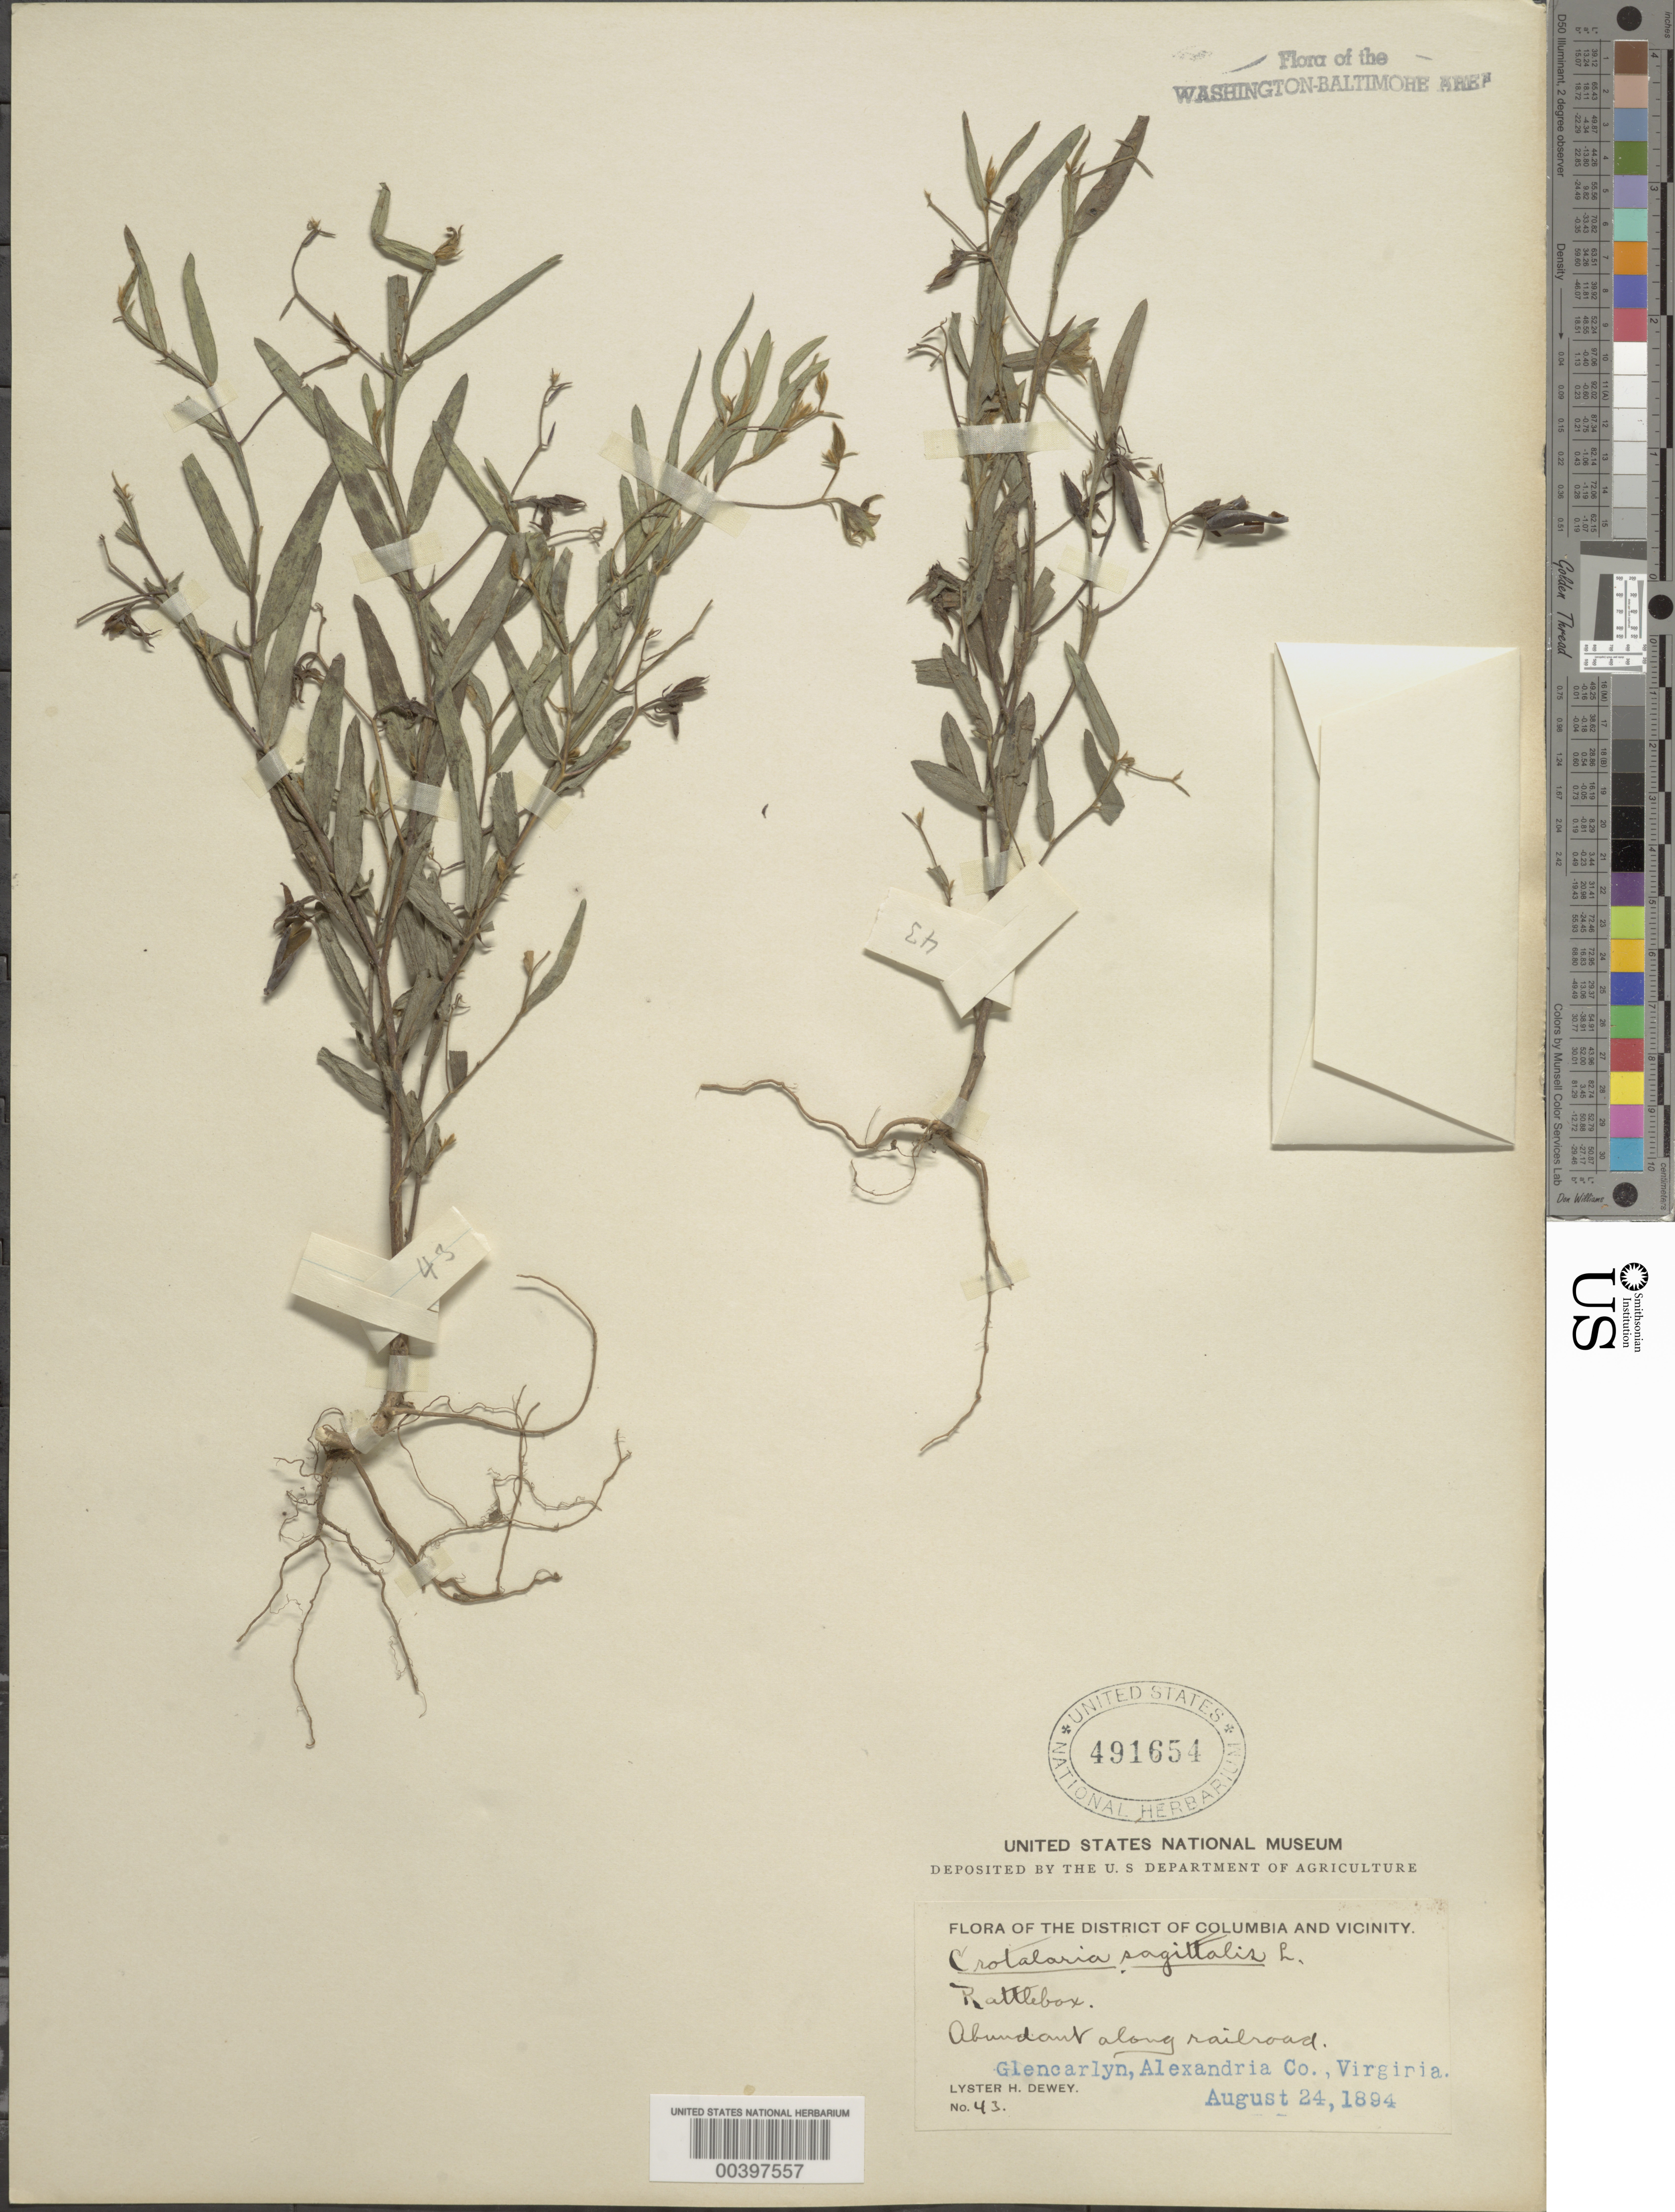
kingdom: Plantae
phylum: Tracheophyta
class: Magnoliopsida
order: Fabales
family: Fabaceae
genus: Crotalaria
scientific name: Crotalaria sagittalis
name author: L.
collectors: L. H. Dewey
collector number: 43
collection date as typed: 24 Aug 1894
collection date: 1894-08-24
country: United States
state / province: Virginia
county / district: Arlington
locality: Glencarlyn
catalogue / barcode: US 491654